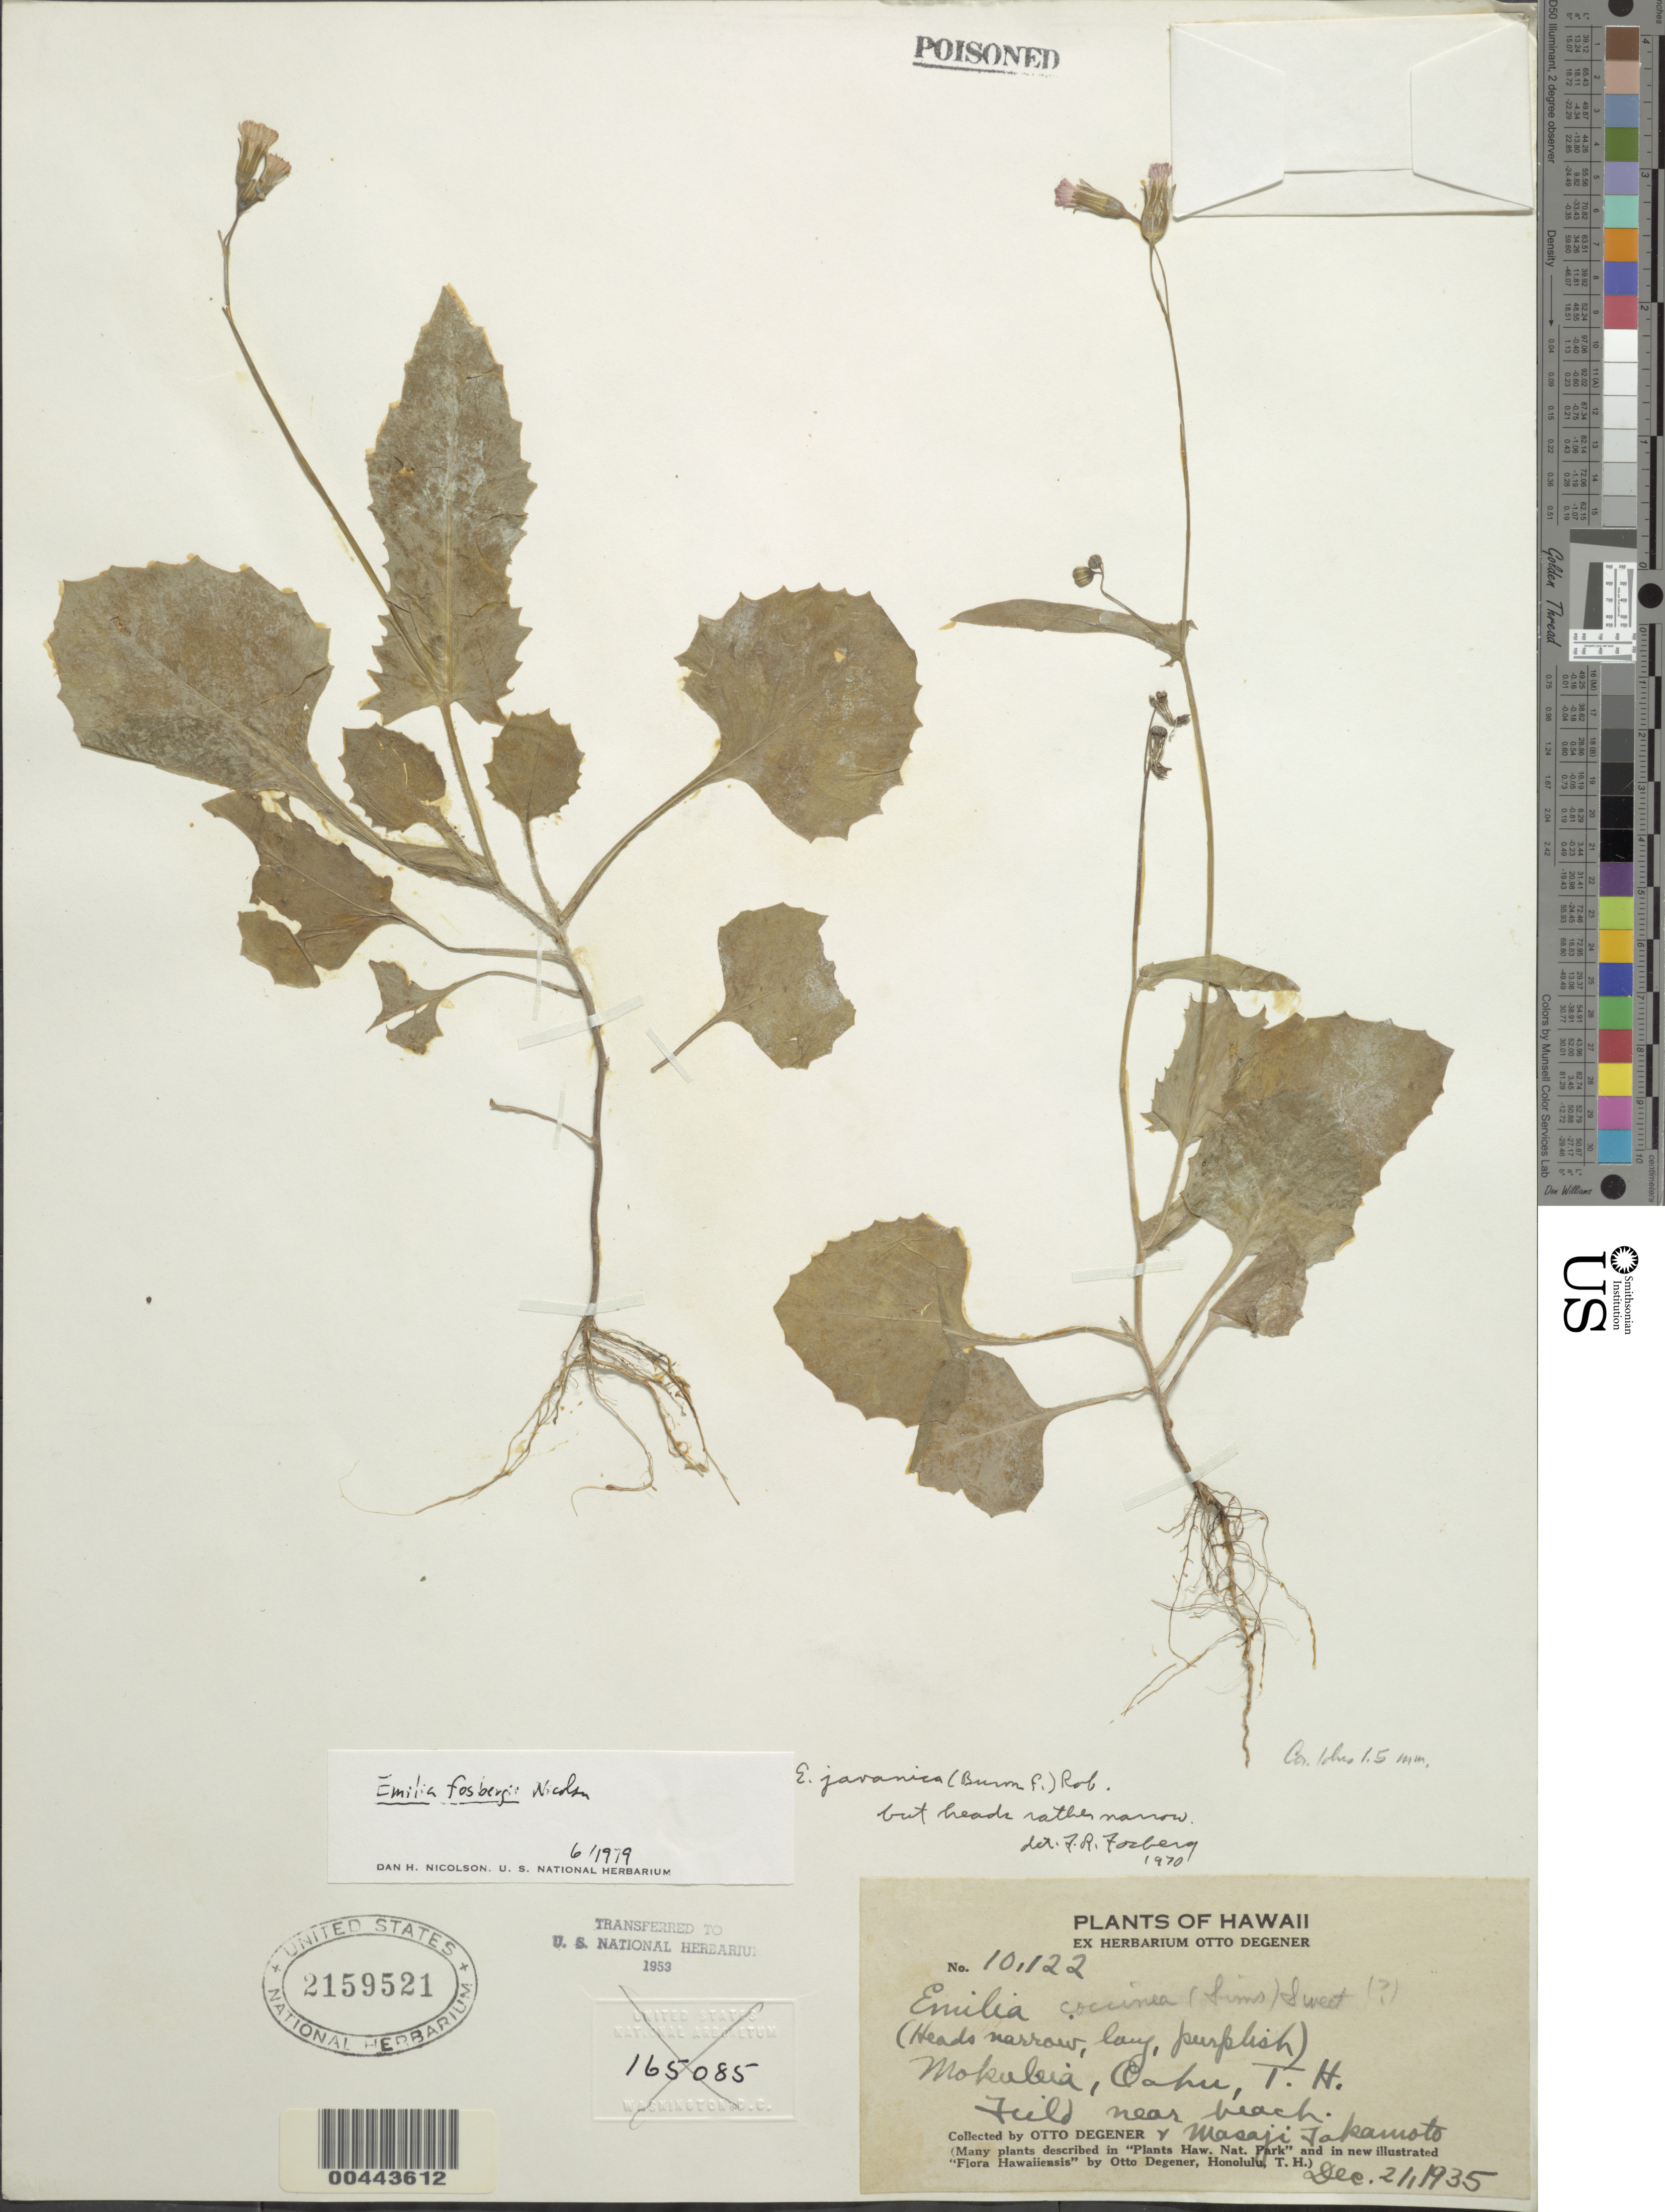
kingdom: Plantae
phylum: Tracheophyta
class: Magnoliopsida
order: Asterales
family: Asteraceae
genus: Emilia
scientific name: Emilia fosbergii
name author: Nicolson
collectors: O. Degener & M. Takamoto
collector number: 10122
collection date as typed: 21 Dec 1935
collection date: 1935-12-21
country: United States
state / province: Hawaii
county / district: Honolulu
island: Oahu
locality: Mokuleia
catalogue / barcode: US 2159521